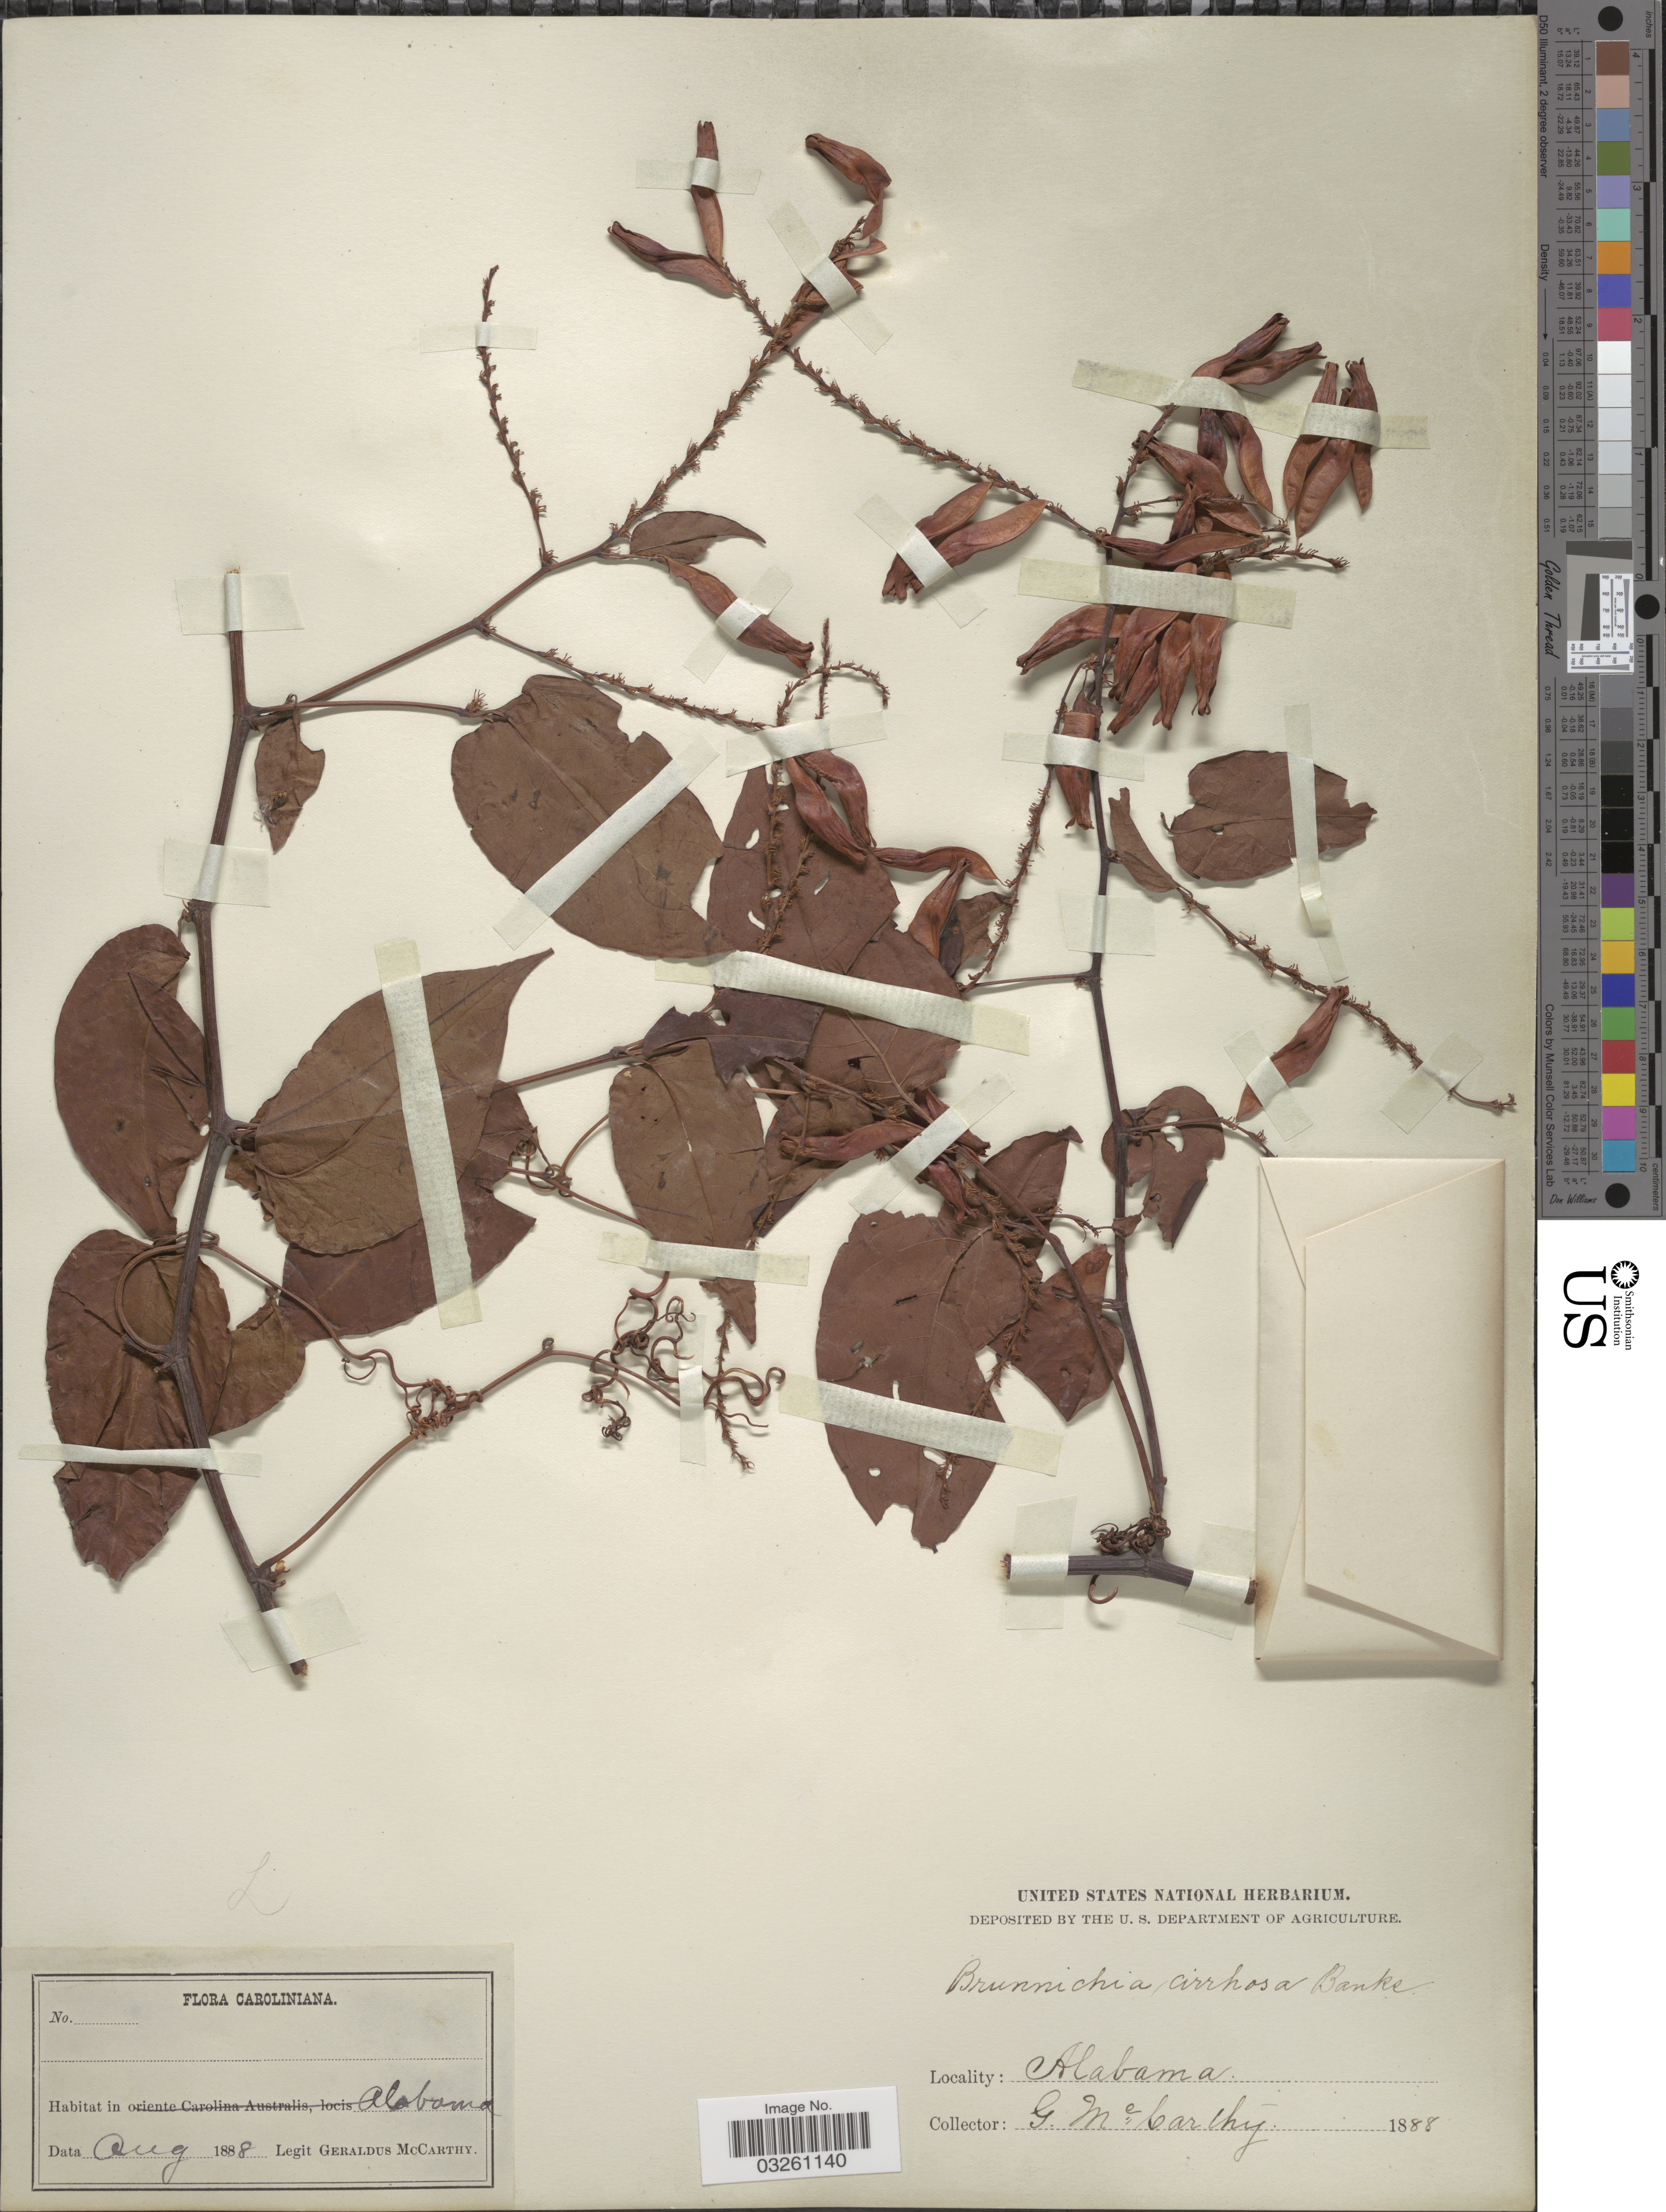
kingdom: Plantae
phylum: Tracheophyta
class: Magnoliopsida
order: Caryophyllales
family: Polygonaceae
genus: Brunnichia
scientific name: Brunnichia cirrhosa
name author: Gaertn.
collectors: M. McCarthy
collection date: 1888-08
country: United States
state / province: Alabama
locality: Caroliniana. Alabama.